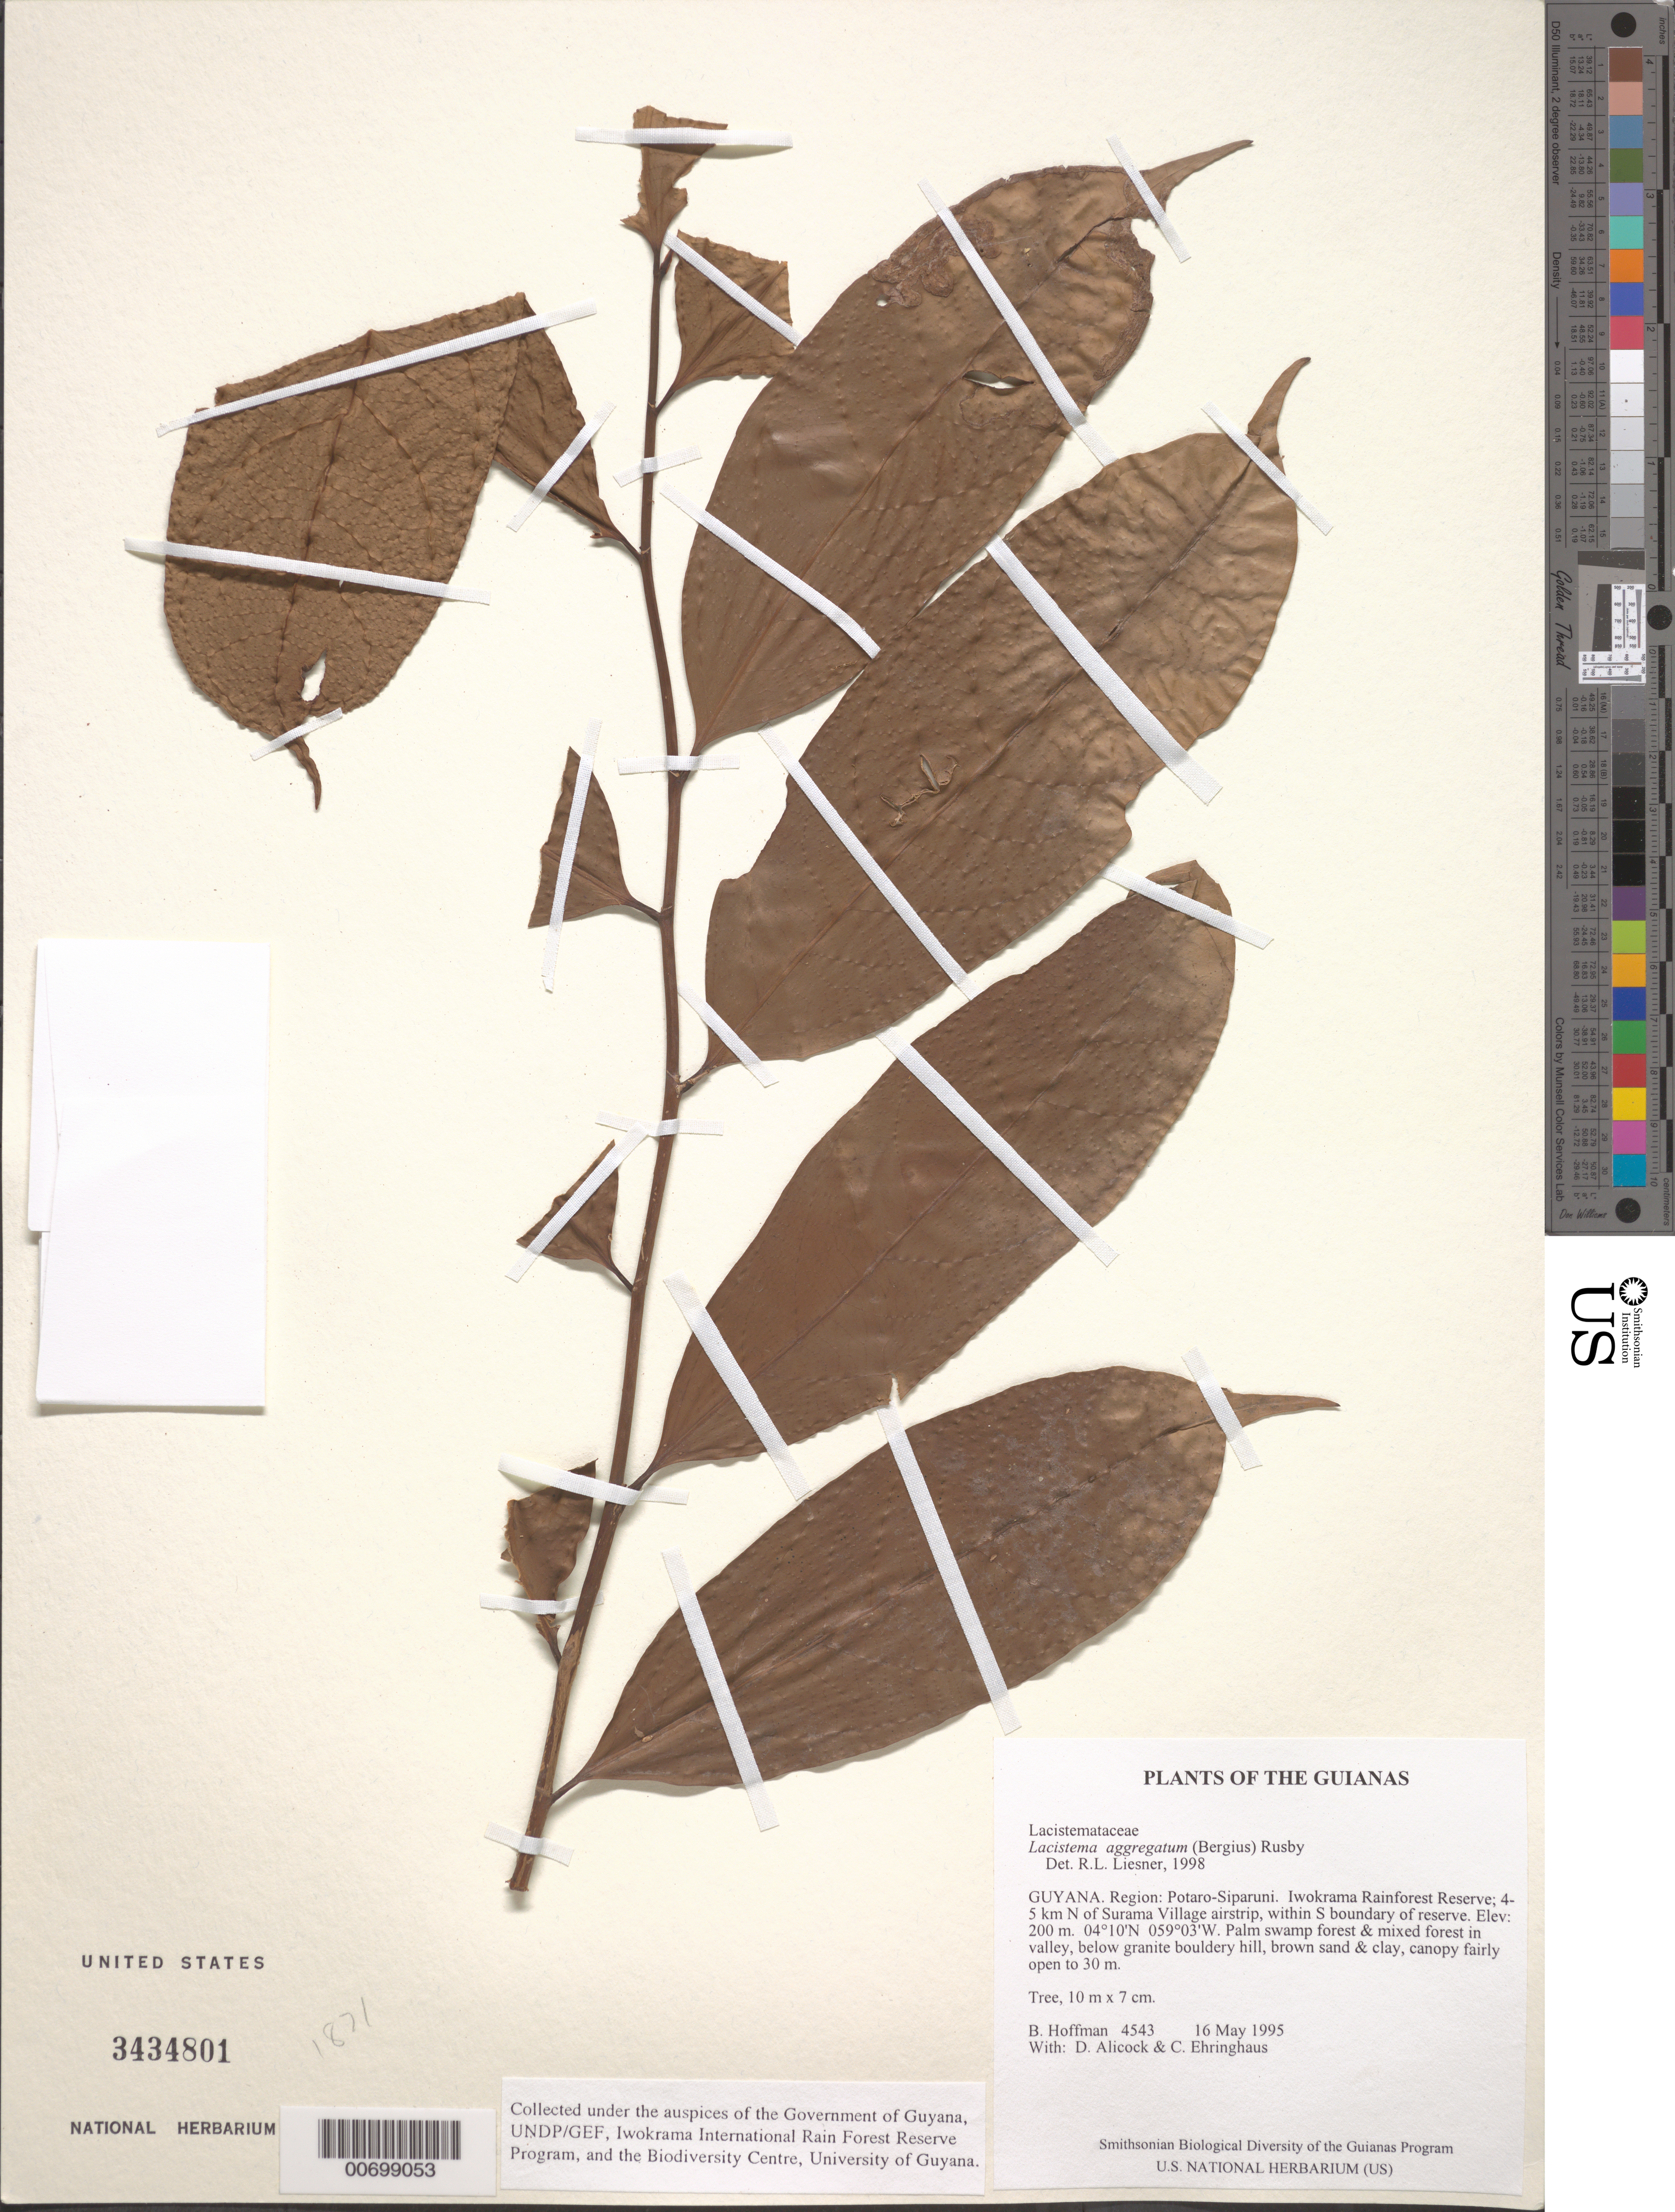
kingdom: Plantae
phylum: Tracheophyta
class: Magnoliopsida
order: Malpighiales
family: Lacistemataceae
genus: Lacistema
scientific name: Lacistema aggregatum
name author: (P.J. Bergius) Rusby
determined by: Liesner, R. L.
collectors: B. Hoffman, D. Allicock & C. Ehringhaus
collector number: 4543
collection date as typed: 16 May 1995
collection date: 1995-05-16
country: Guyana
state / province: Potaro-Siparuni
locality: Iwokrama Rainforest Reserve; 4-5 km N of Surama village airstrip, within S boundary of reserve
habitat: Palm swamp forest & mixed forest in valley, below granite bouldery hill, brown sand & clay, canopy fairly open to 30 m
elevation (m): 200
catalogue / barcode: US 3434801